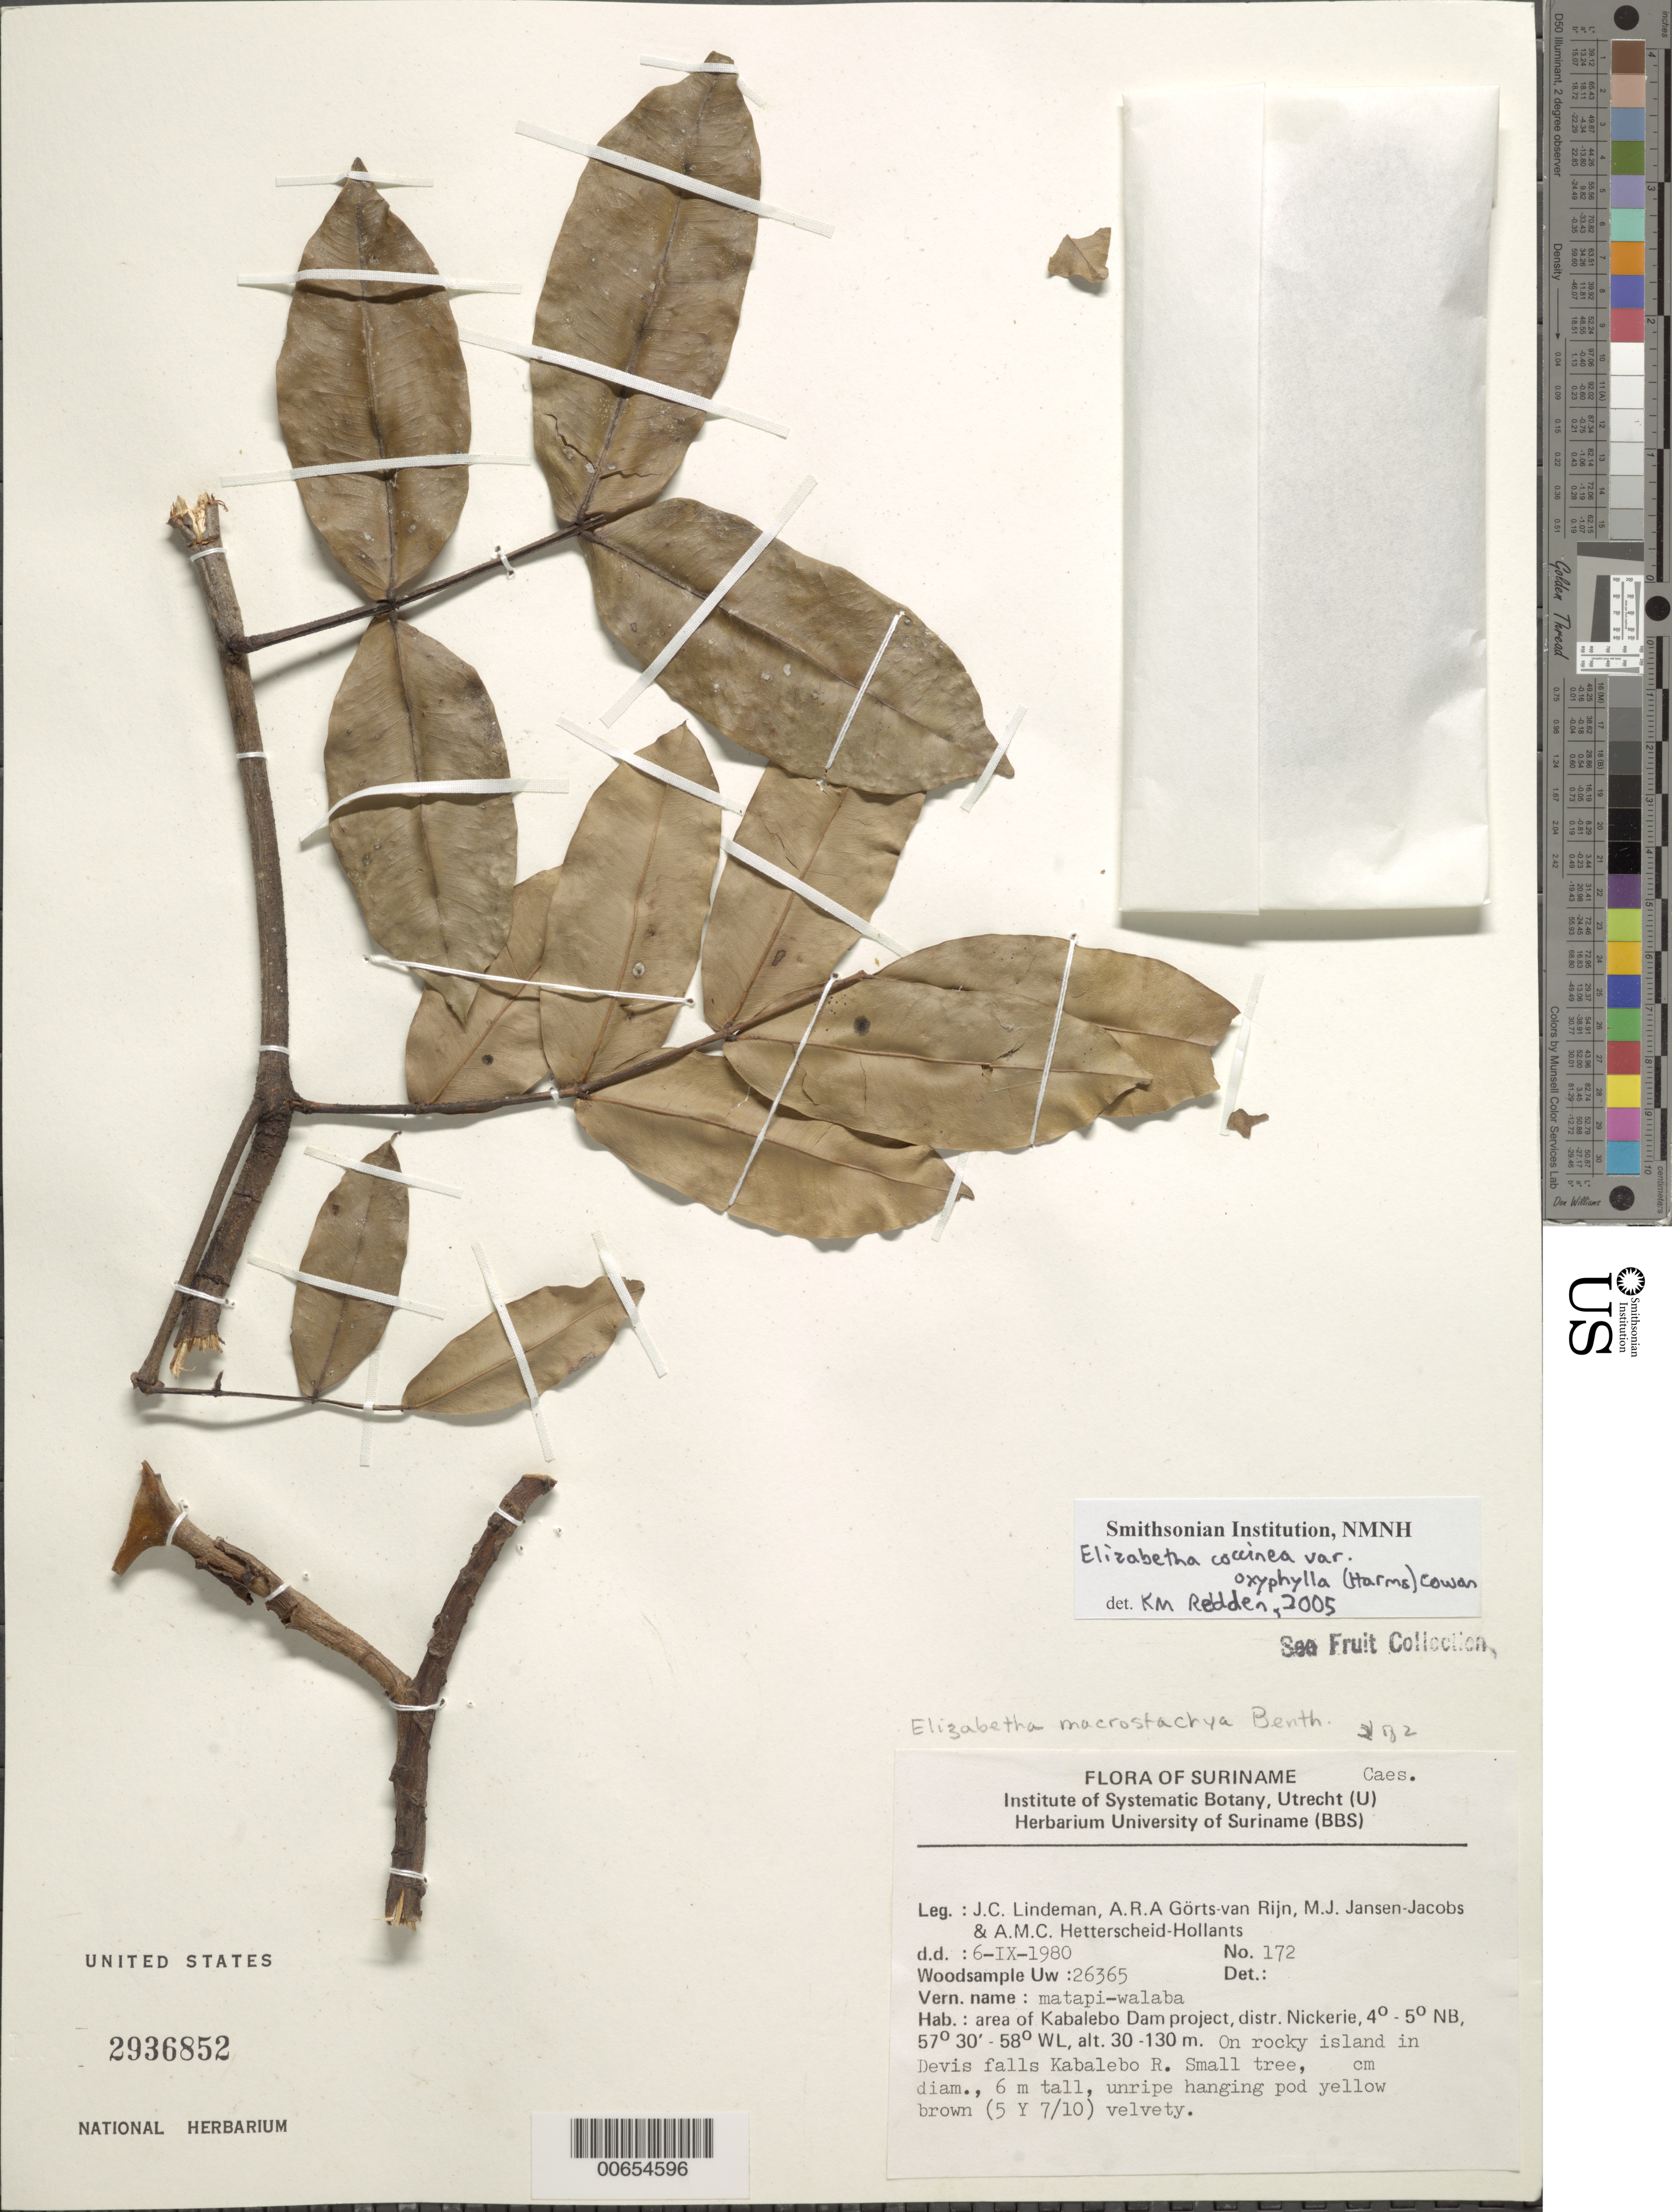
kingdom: Plantae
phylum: Tracheophyta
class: Magnoliopsida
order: Fabales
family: Fabaceae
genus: Elizabetha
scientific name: Elizabetha coccinea var. oxyphylla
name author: (Harms) R.S. Cowan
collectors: J. C. Lindeman, A. .R. A. Görts-van Rijn, M. J. Jansen-Jacobs & A. Hetterscheid-Hollants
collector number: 172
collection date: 1980-09-06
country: Suriname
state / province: Nickerie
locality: Area of Kablebo Dam project. On rocky island in Devis falls Kabalebo R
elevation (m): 30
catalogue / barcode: US 2936852